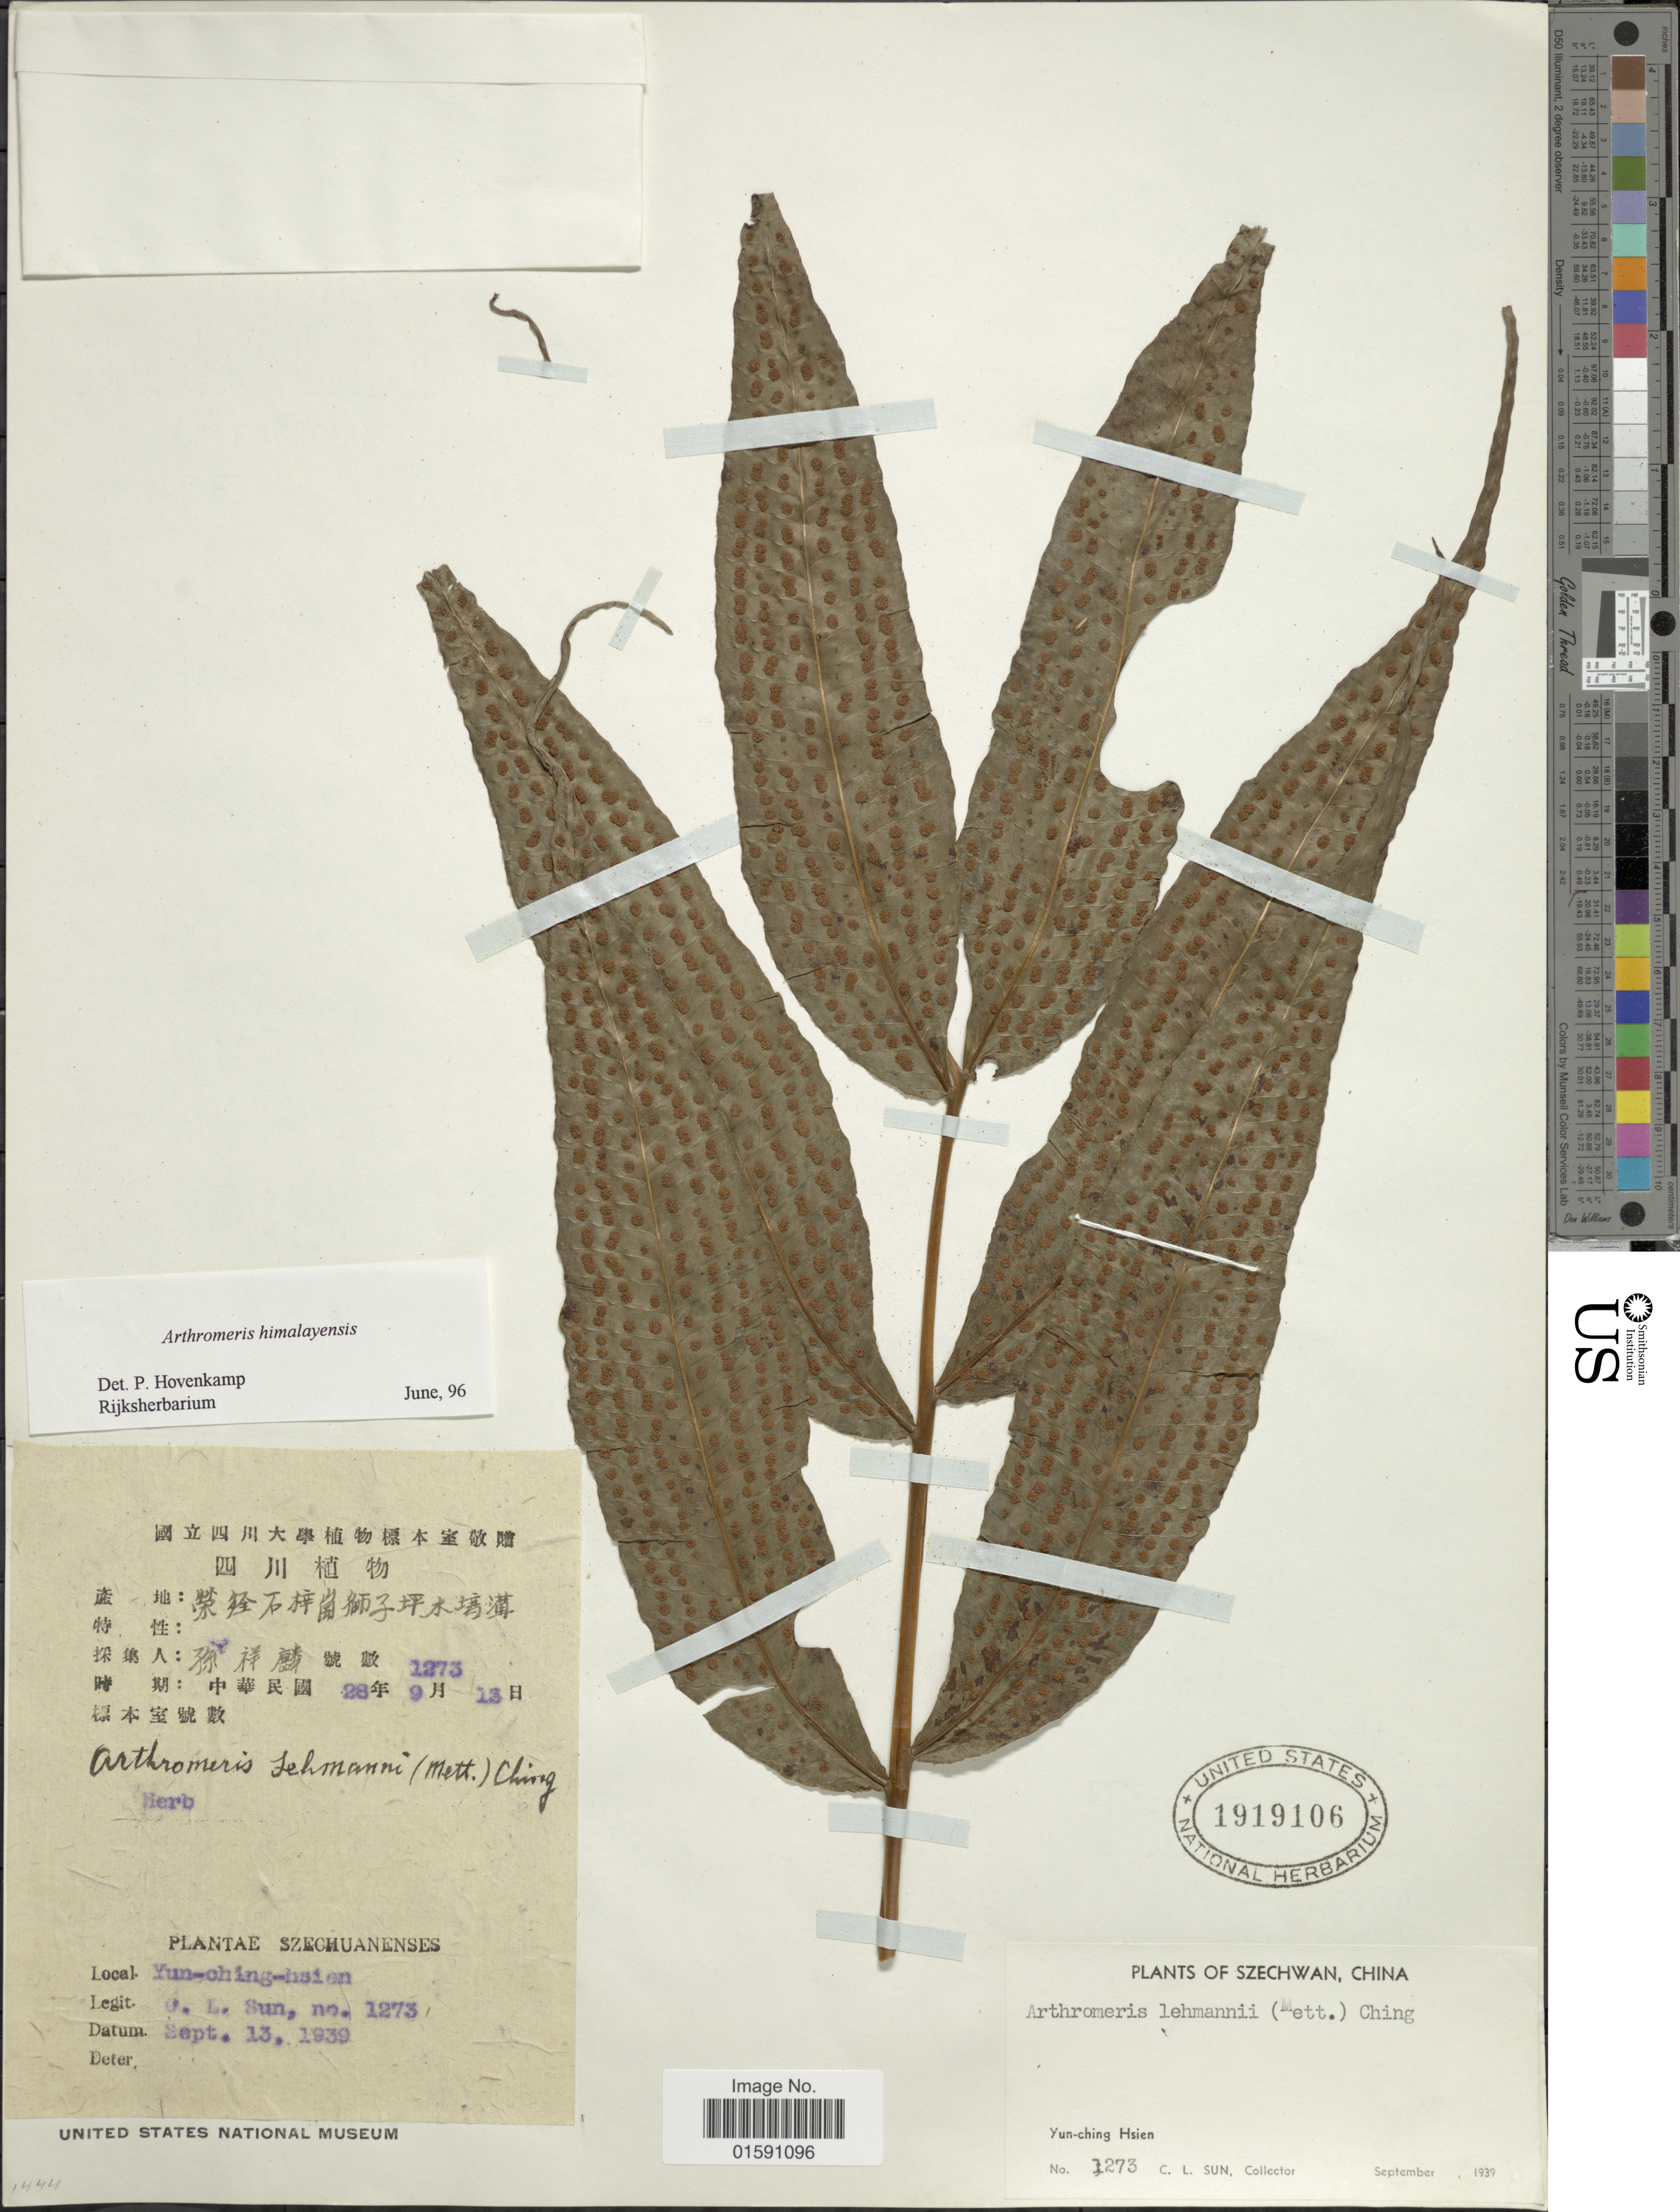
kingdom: Plantae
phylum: Tracheophyta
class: Polypodiopsida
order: Polypodiales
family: Polypodiaceae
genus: Arthromeris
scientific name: Arthromeris himalayensis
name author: (Hook.) Ching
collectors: C. Sun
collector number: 1273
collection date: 1939-09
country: China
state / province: Sichuan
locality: Szechwan, China. Yun-ching Hsien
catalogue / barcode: US 1919106